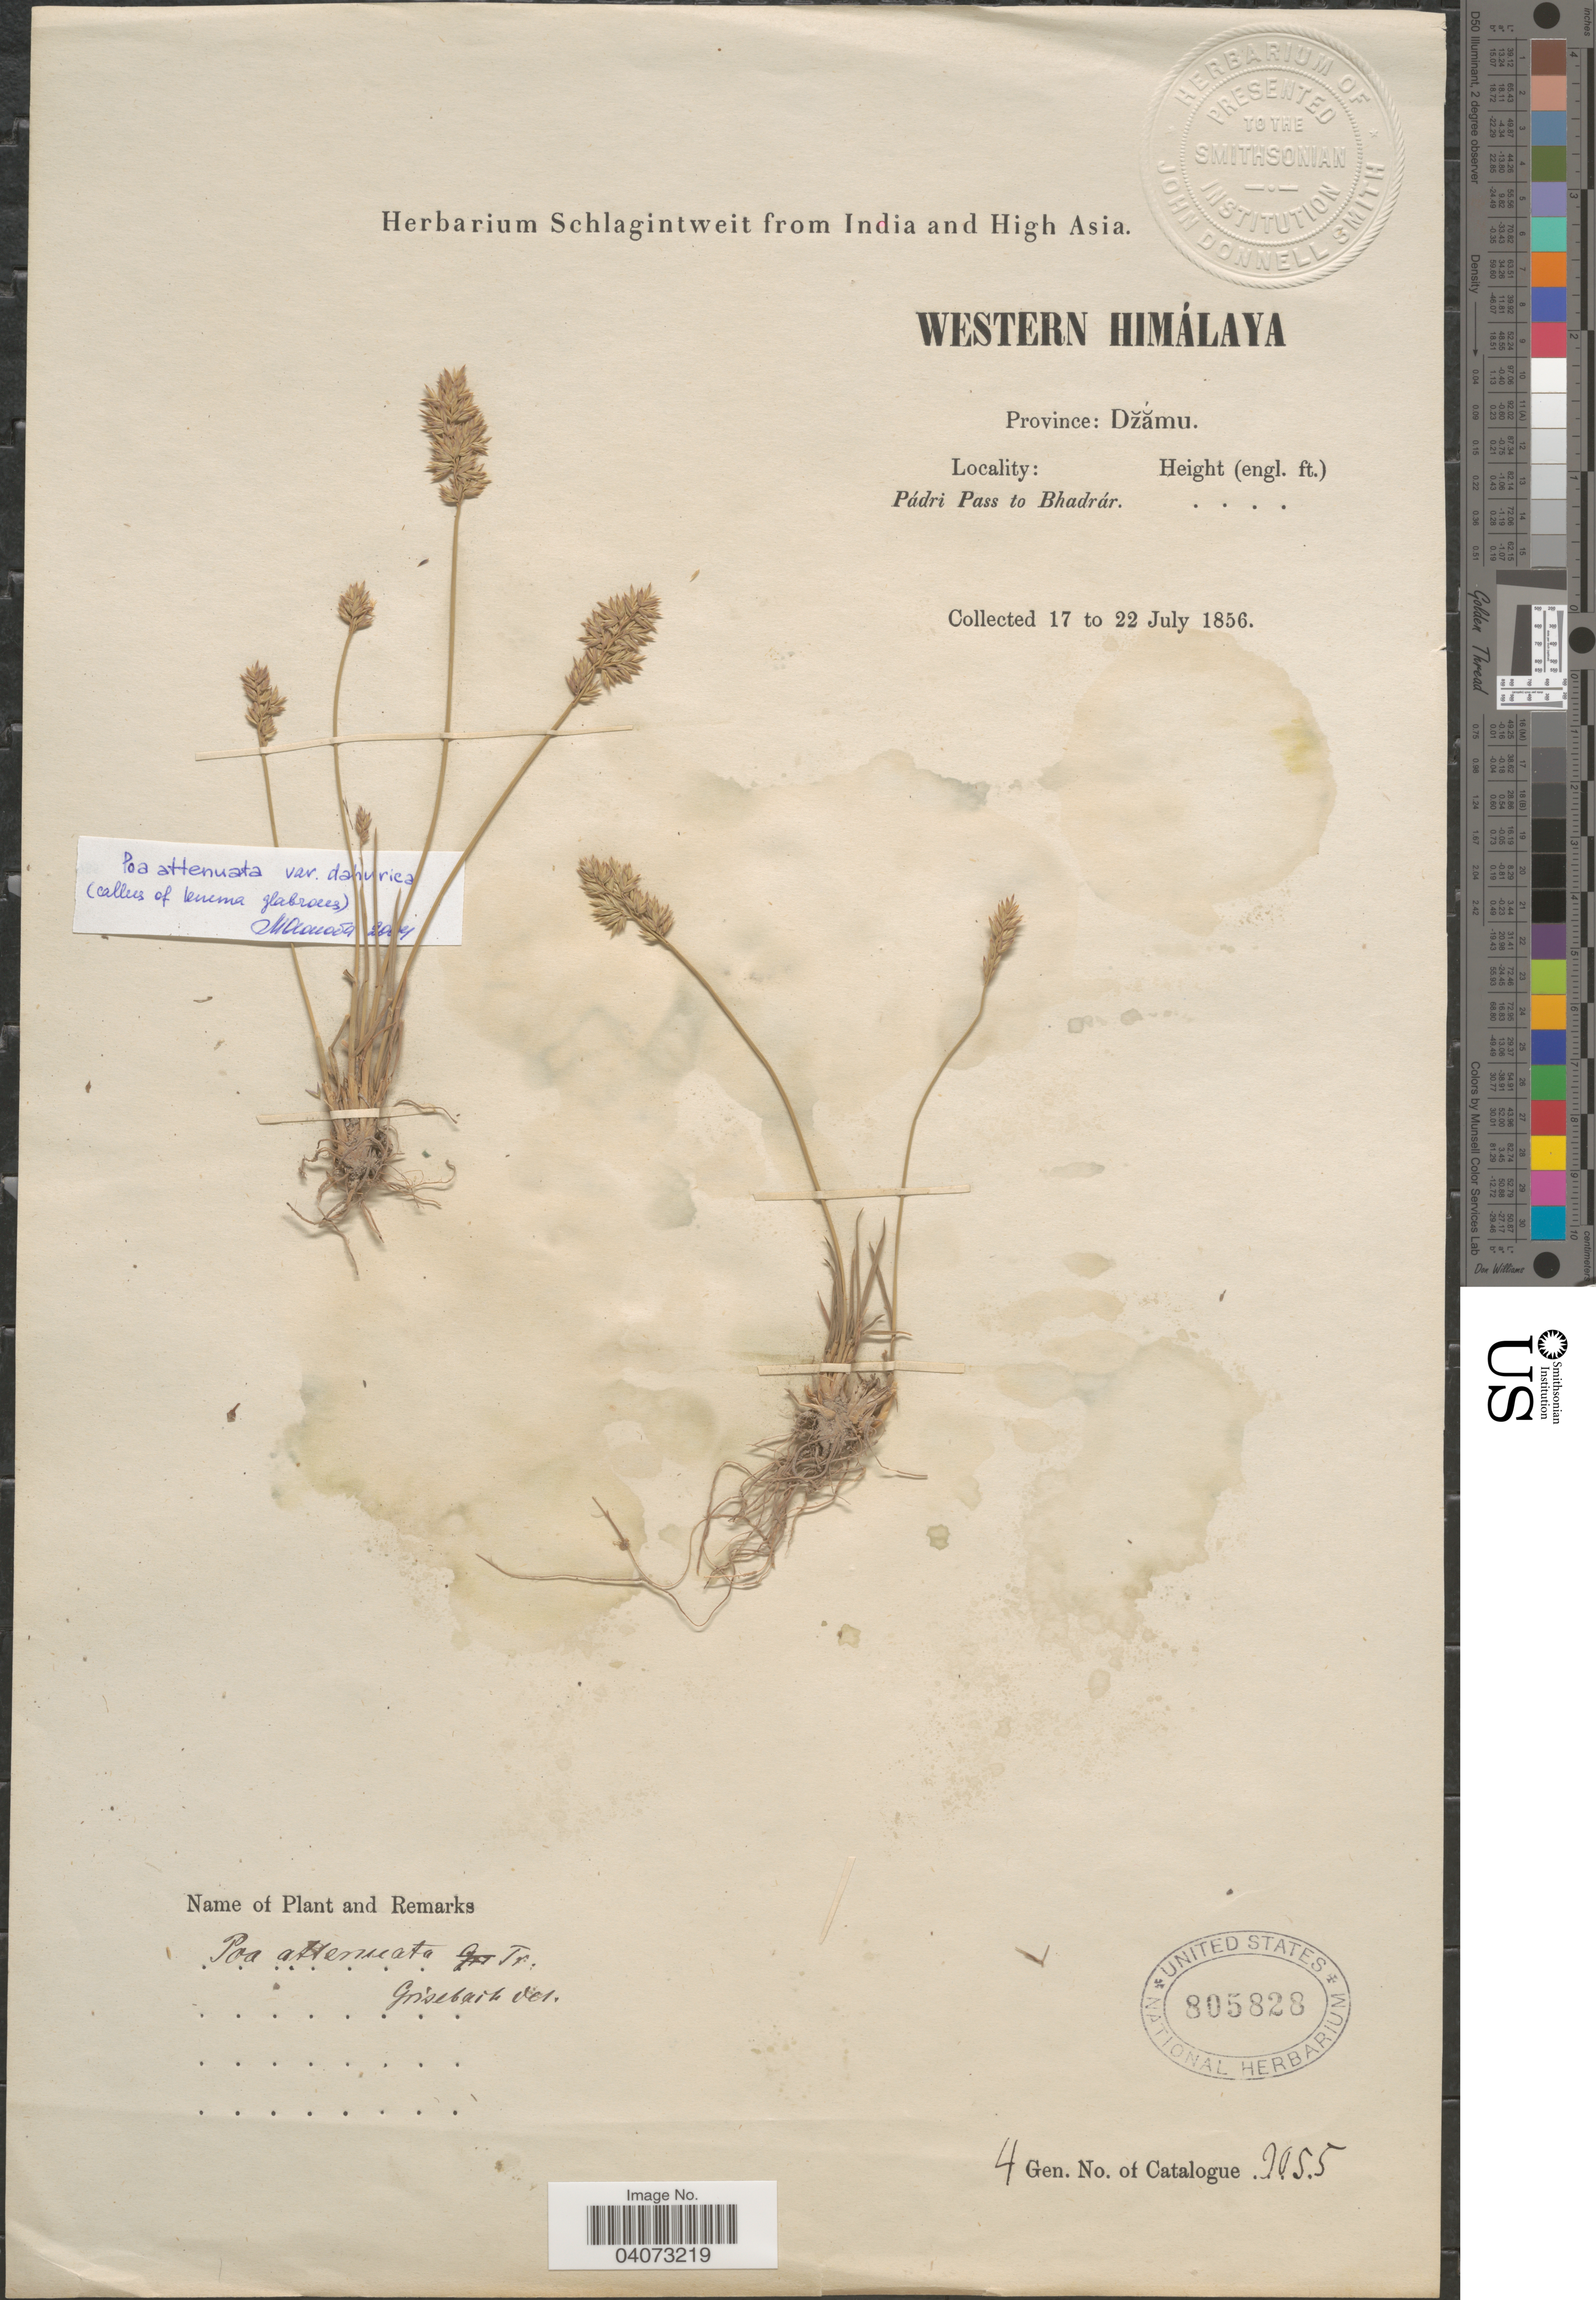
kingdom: Plantae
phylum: Tracheophyta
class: Liliopsida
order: Poales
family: Poaceae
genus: Poa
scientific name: Poa attenuata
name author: Trin.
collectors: ex herb. Schlagintweit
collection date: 1856-07-17/1856-07-22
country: India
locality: Western Himálaya. Province: Džắmu. Pádri Pass to Bhadrár.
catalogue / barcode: US 805828